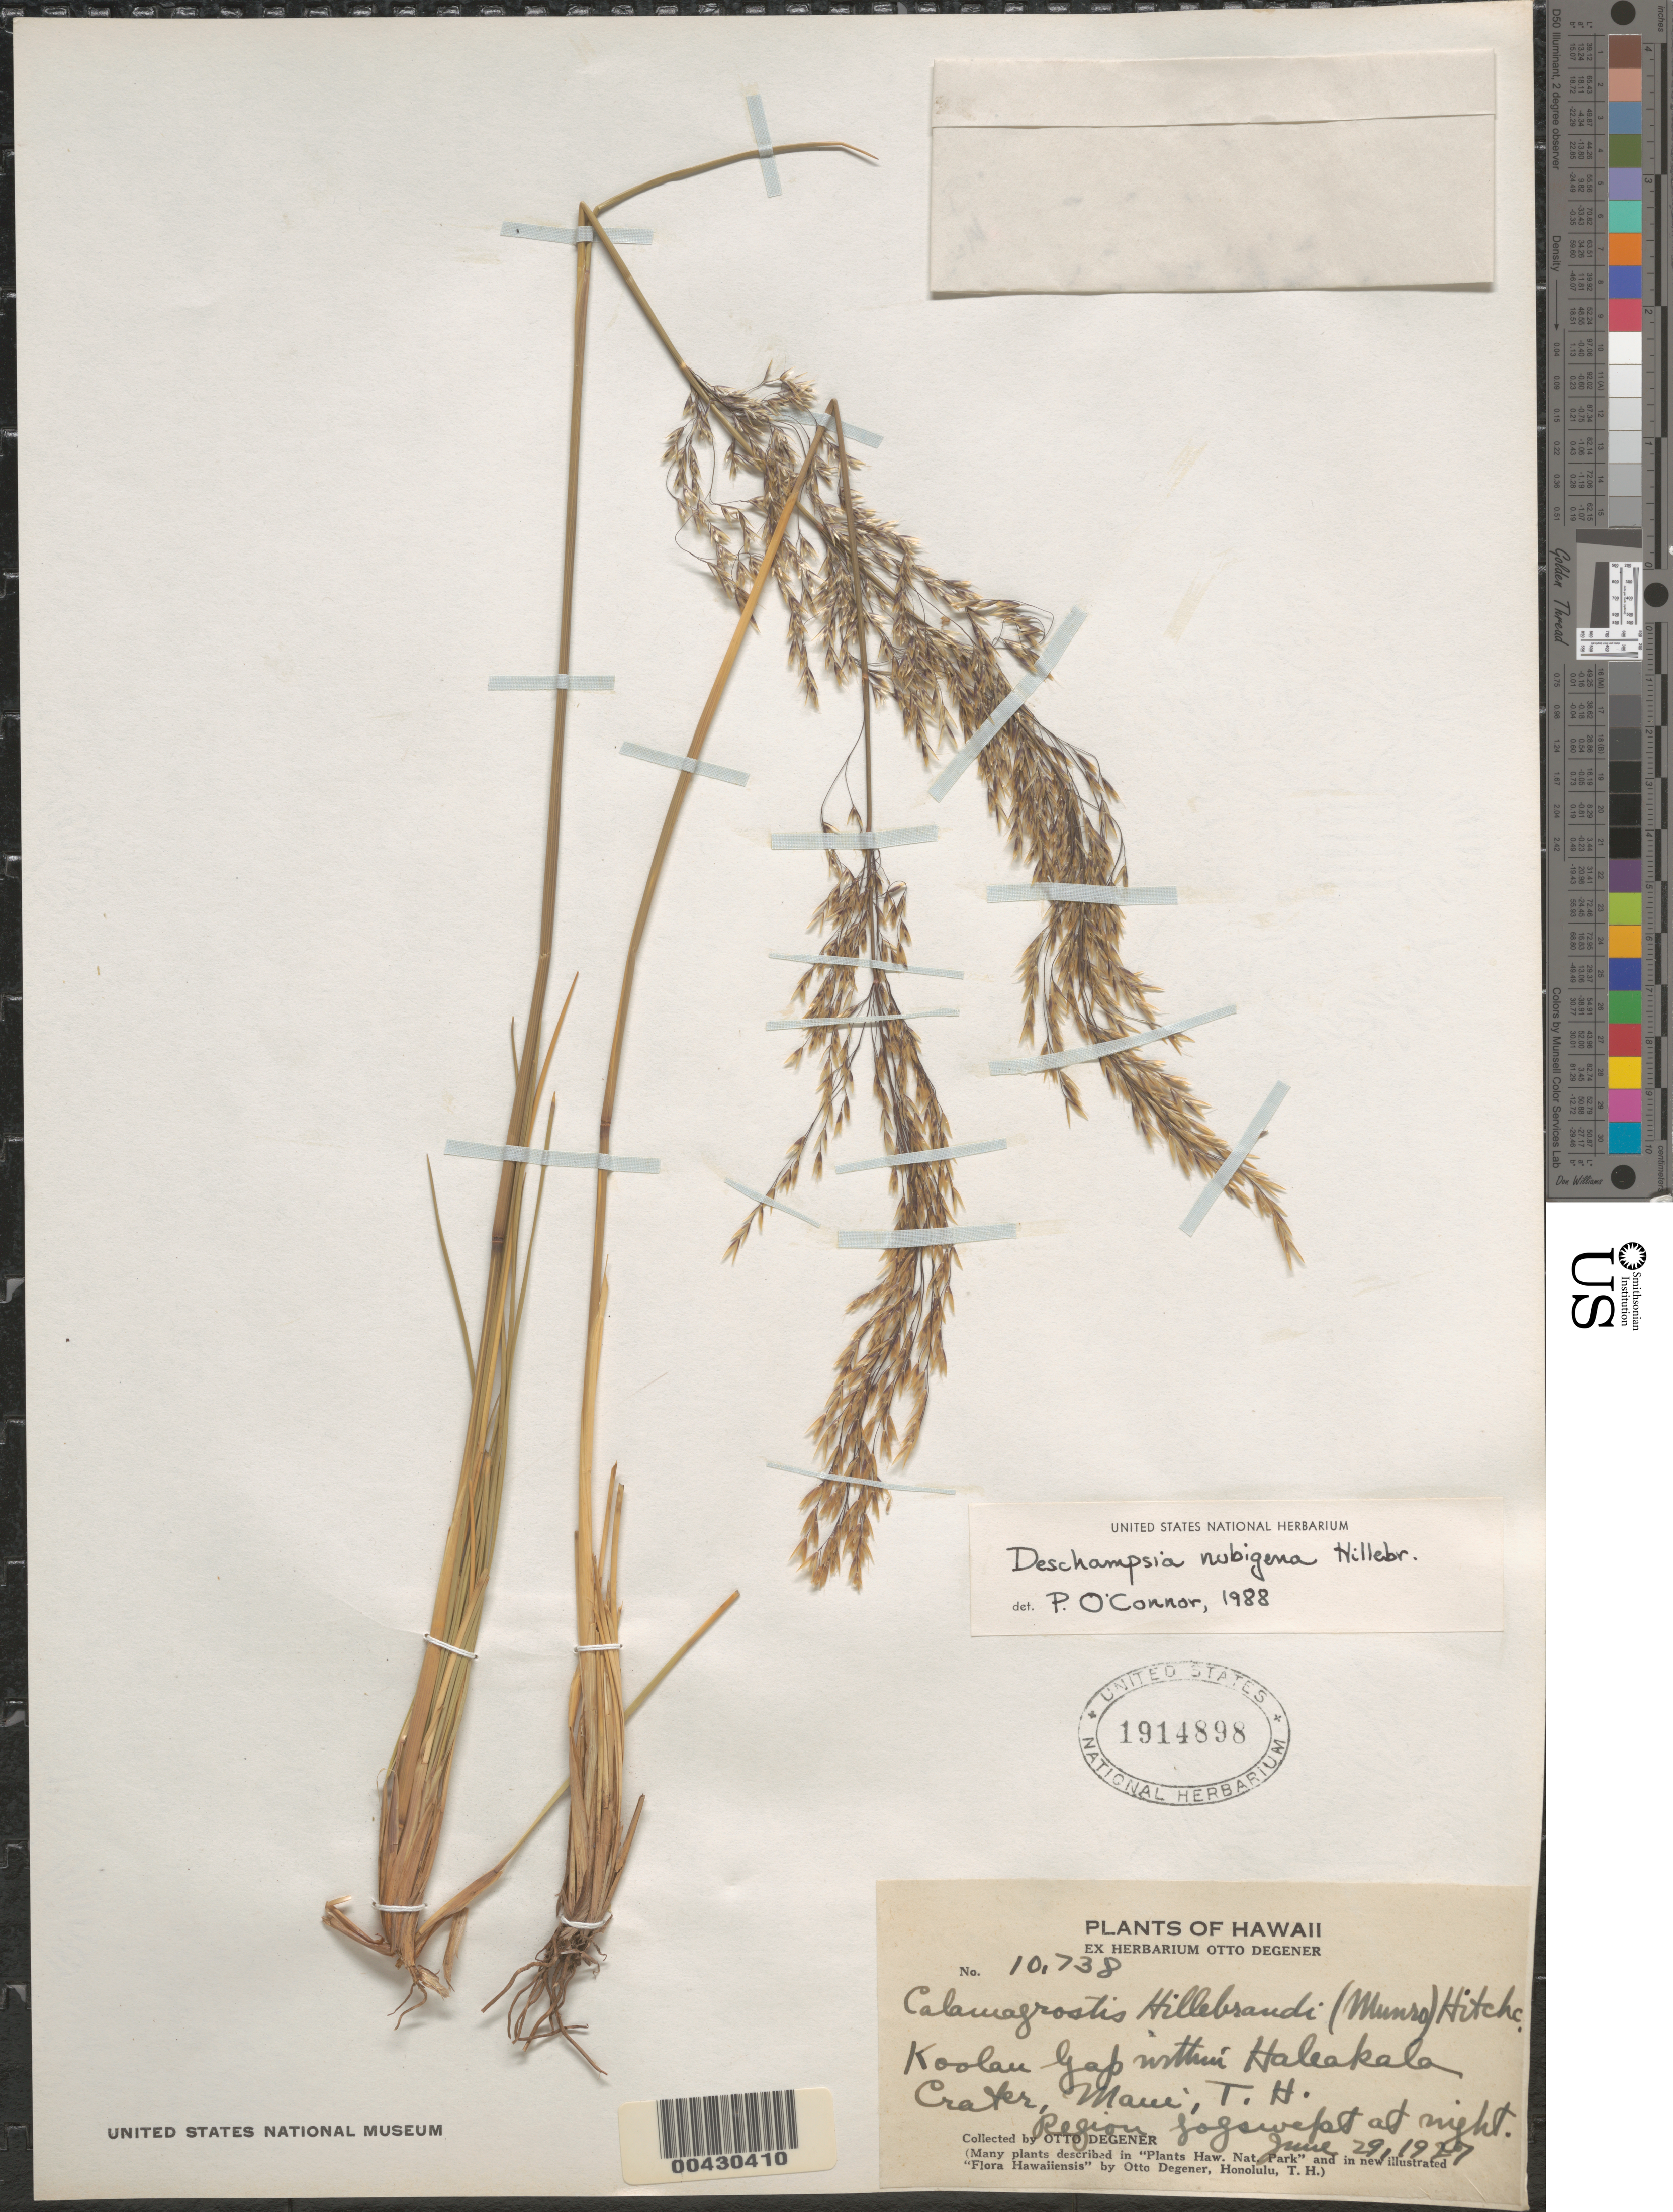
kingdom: Plantae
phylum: Tracheophyta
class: Liliopsida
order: Poales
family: Poaceae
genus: Deschampsia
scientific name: Deschampsia nubigena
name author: Hillebr.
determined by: O'Connor, P.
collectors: O. Degener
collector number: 10738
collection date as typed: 29 Jun 1927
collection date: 1927-06-29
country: United States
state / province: Hawaii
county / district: Maui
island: Maui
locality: Koolau Gap within Haleakala Crater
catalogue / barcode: US 1914898